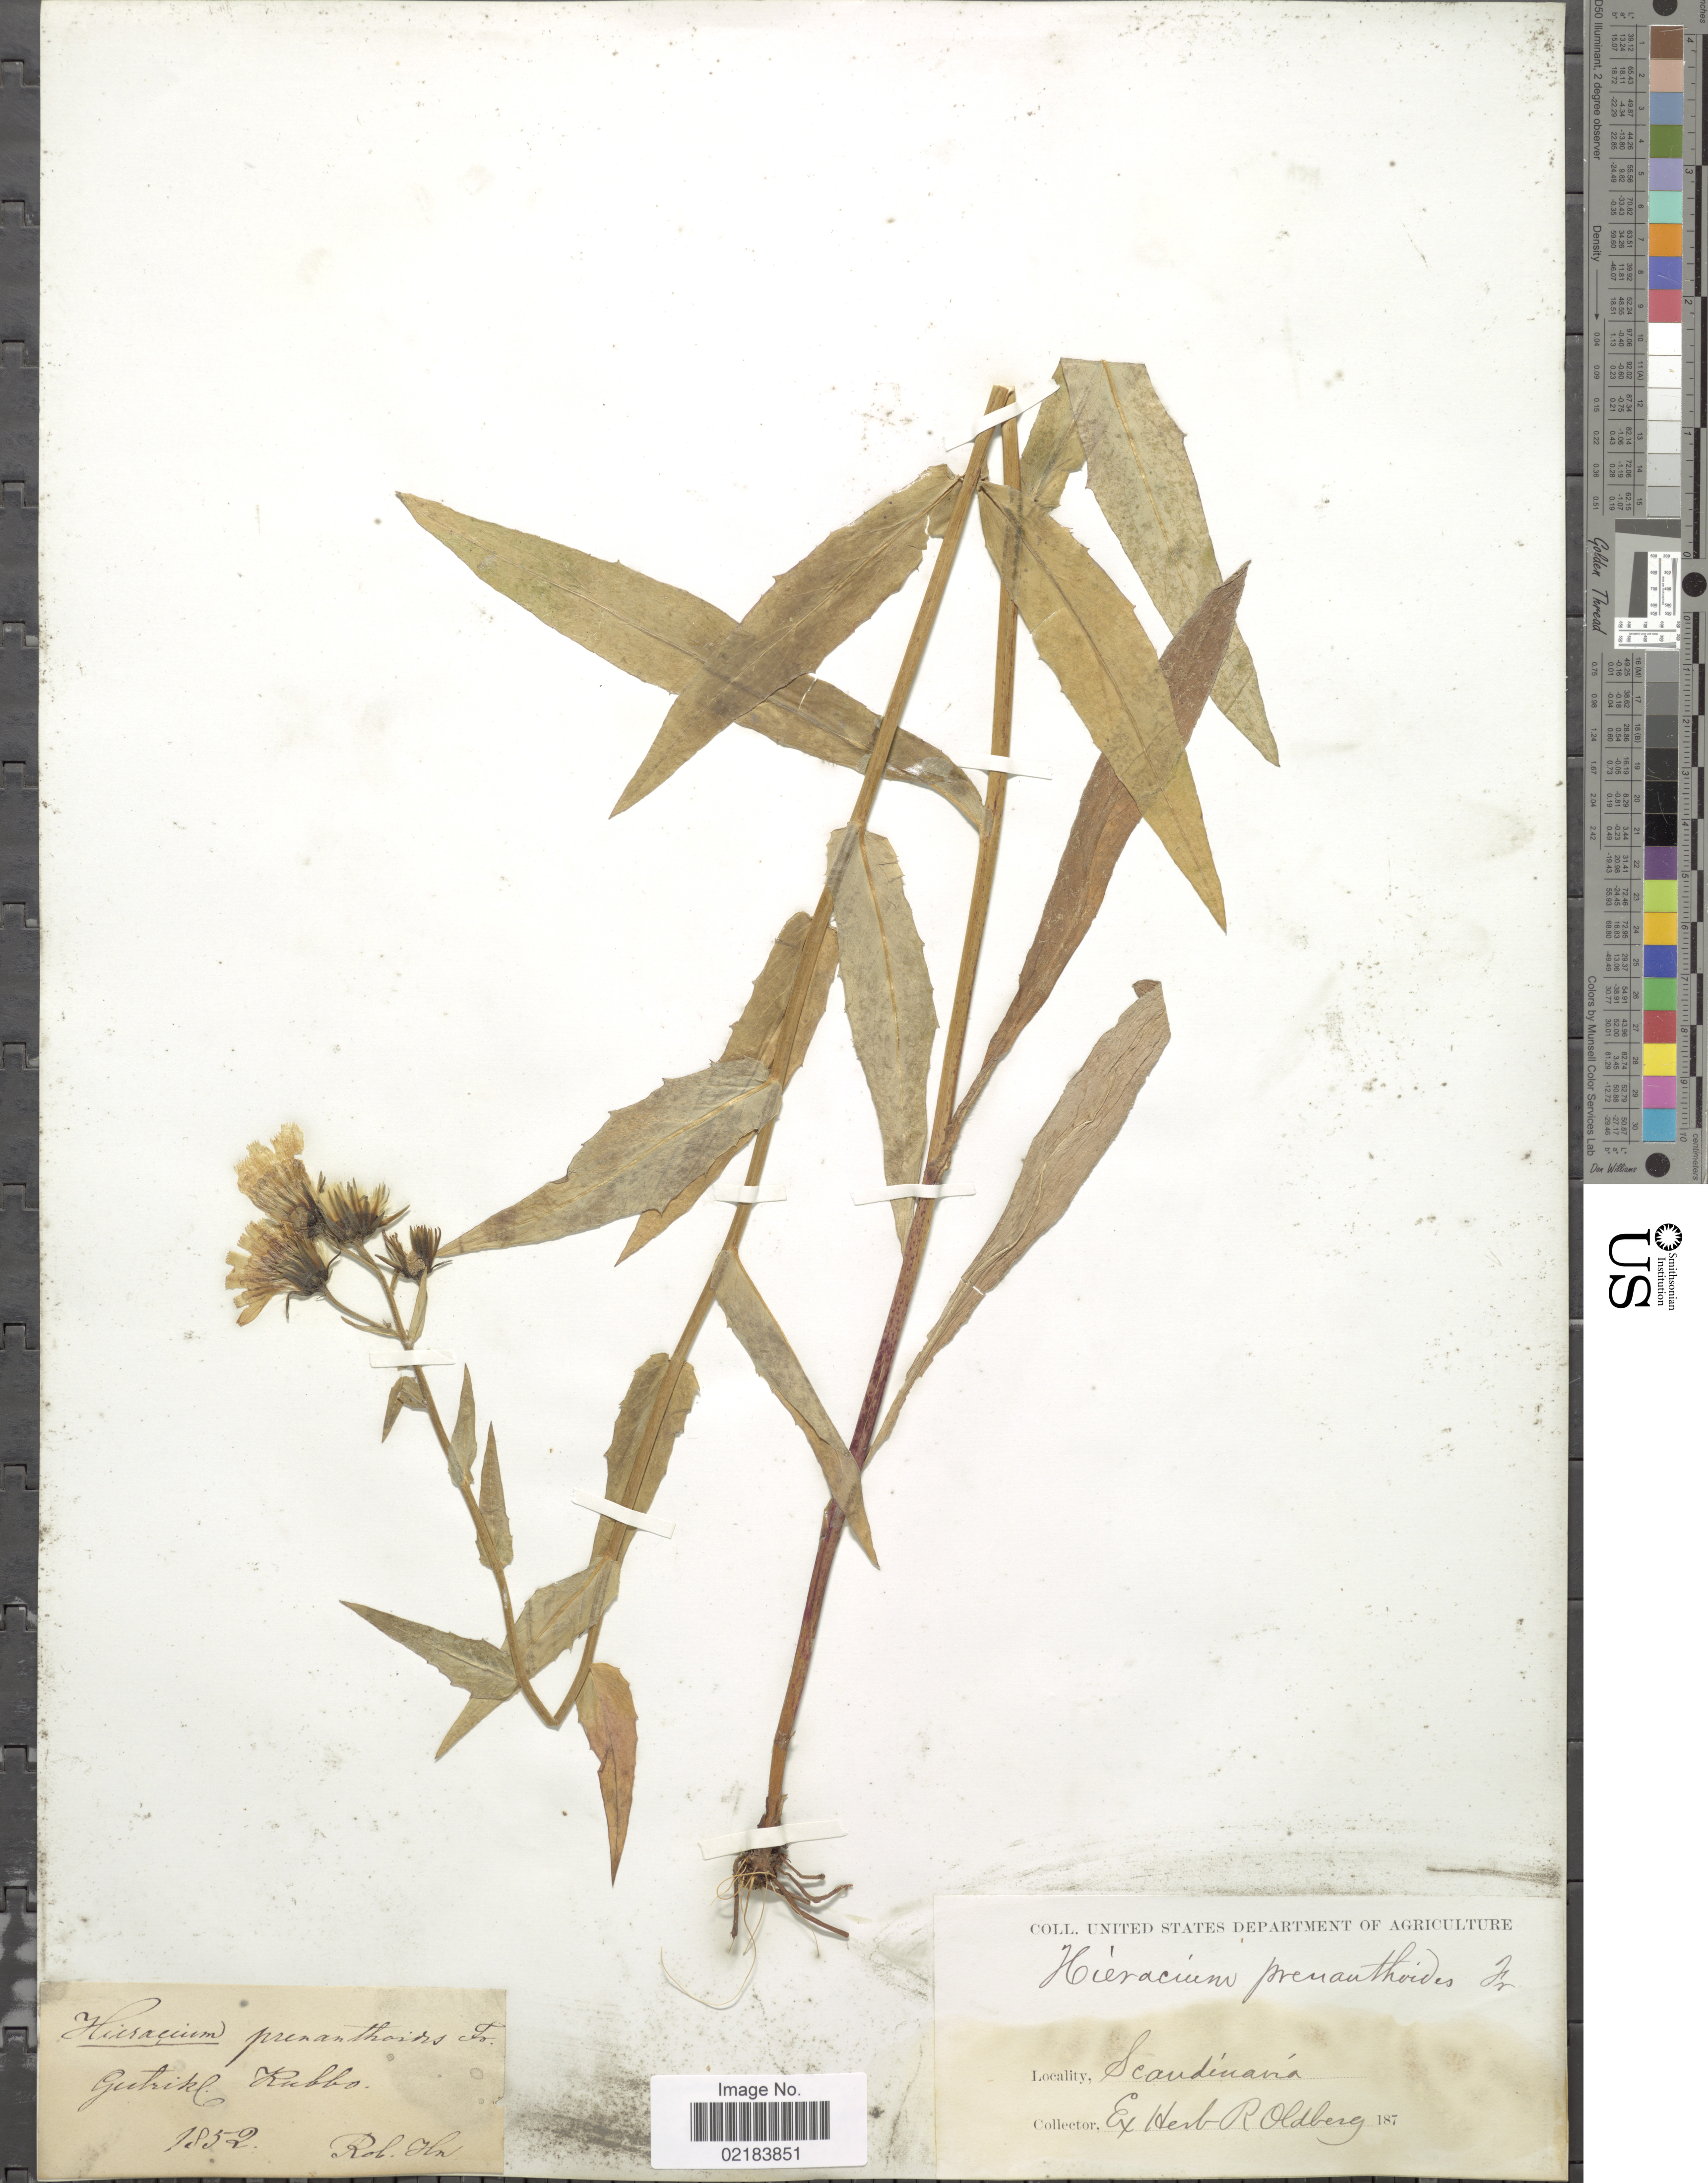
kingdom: Plantae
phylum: Tracheophyta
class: Magnoliopsida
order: Asterales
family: Asteraceae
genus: Hieracium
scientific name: Hieracium prenanthoides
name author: Vill.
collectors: R. Hn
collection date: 1852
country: Sweden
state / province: Gävleborg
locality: Gastrikl. Kubbo.